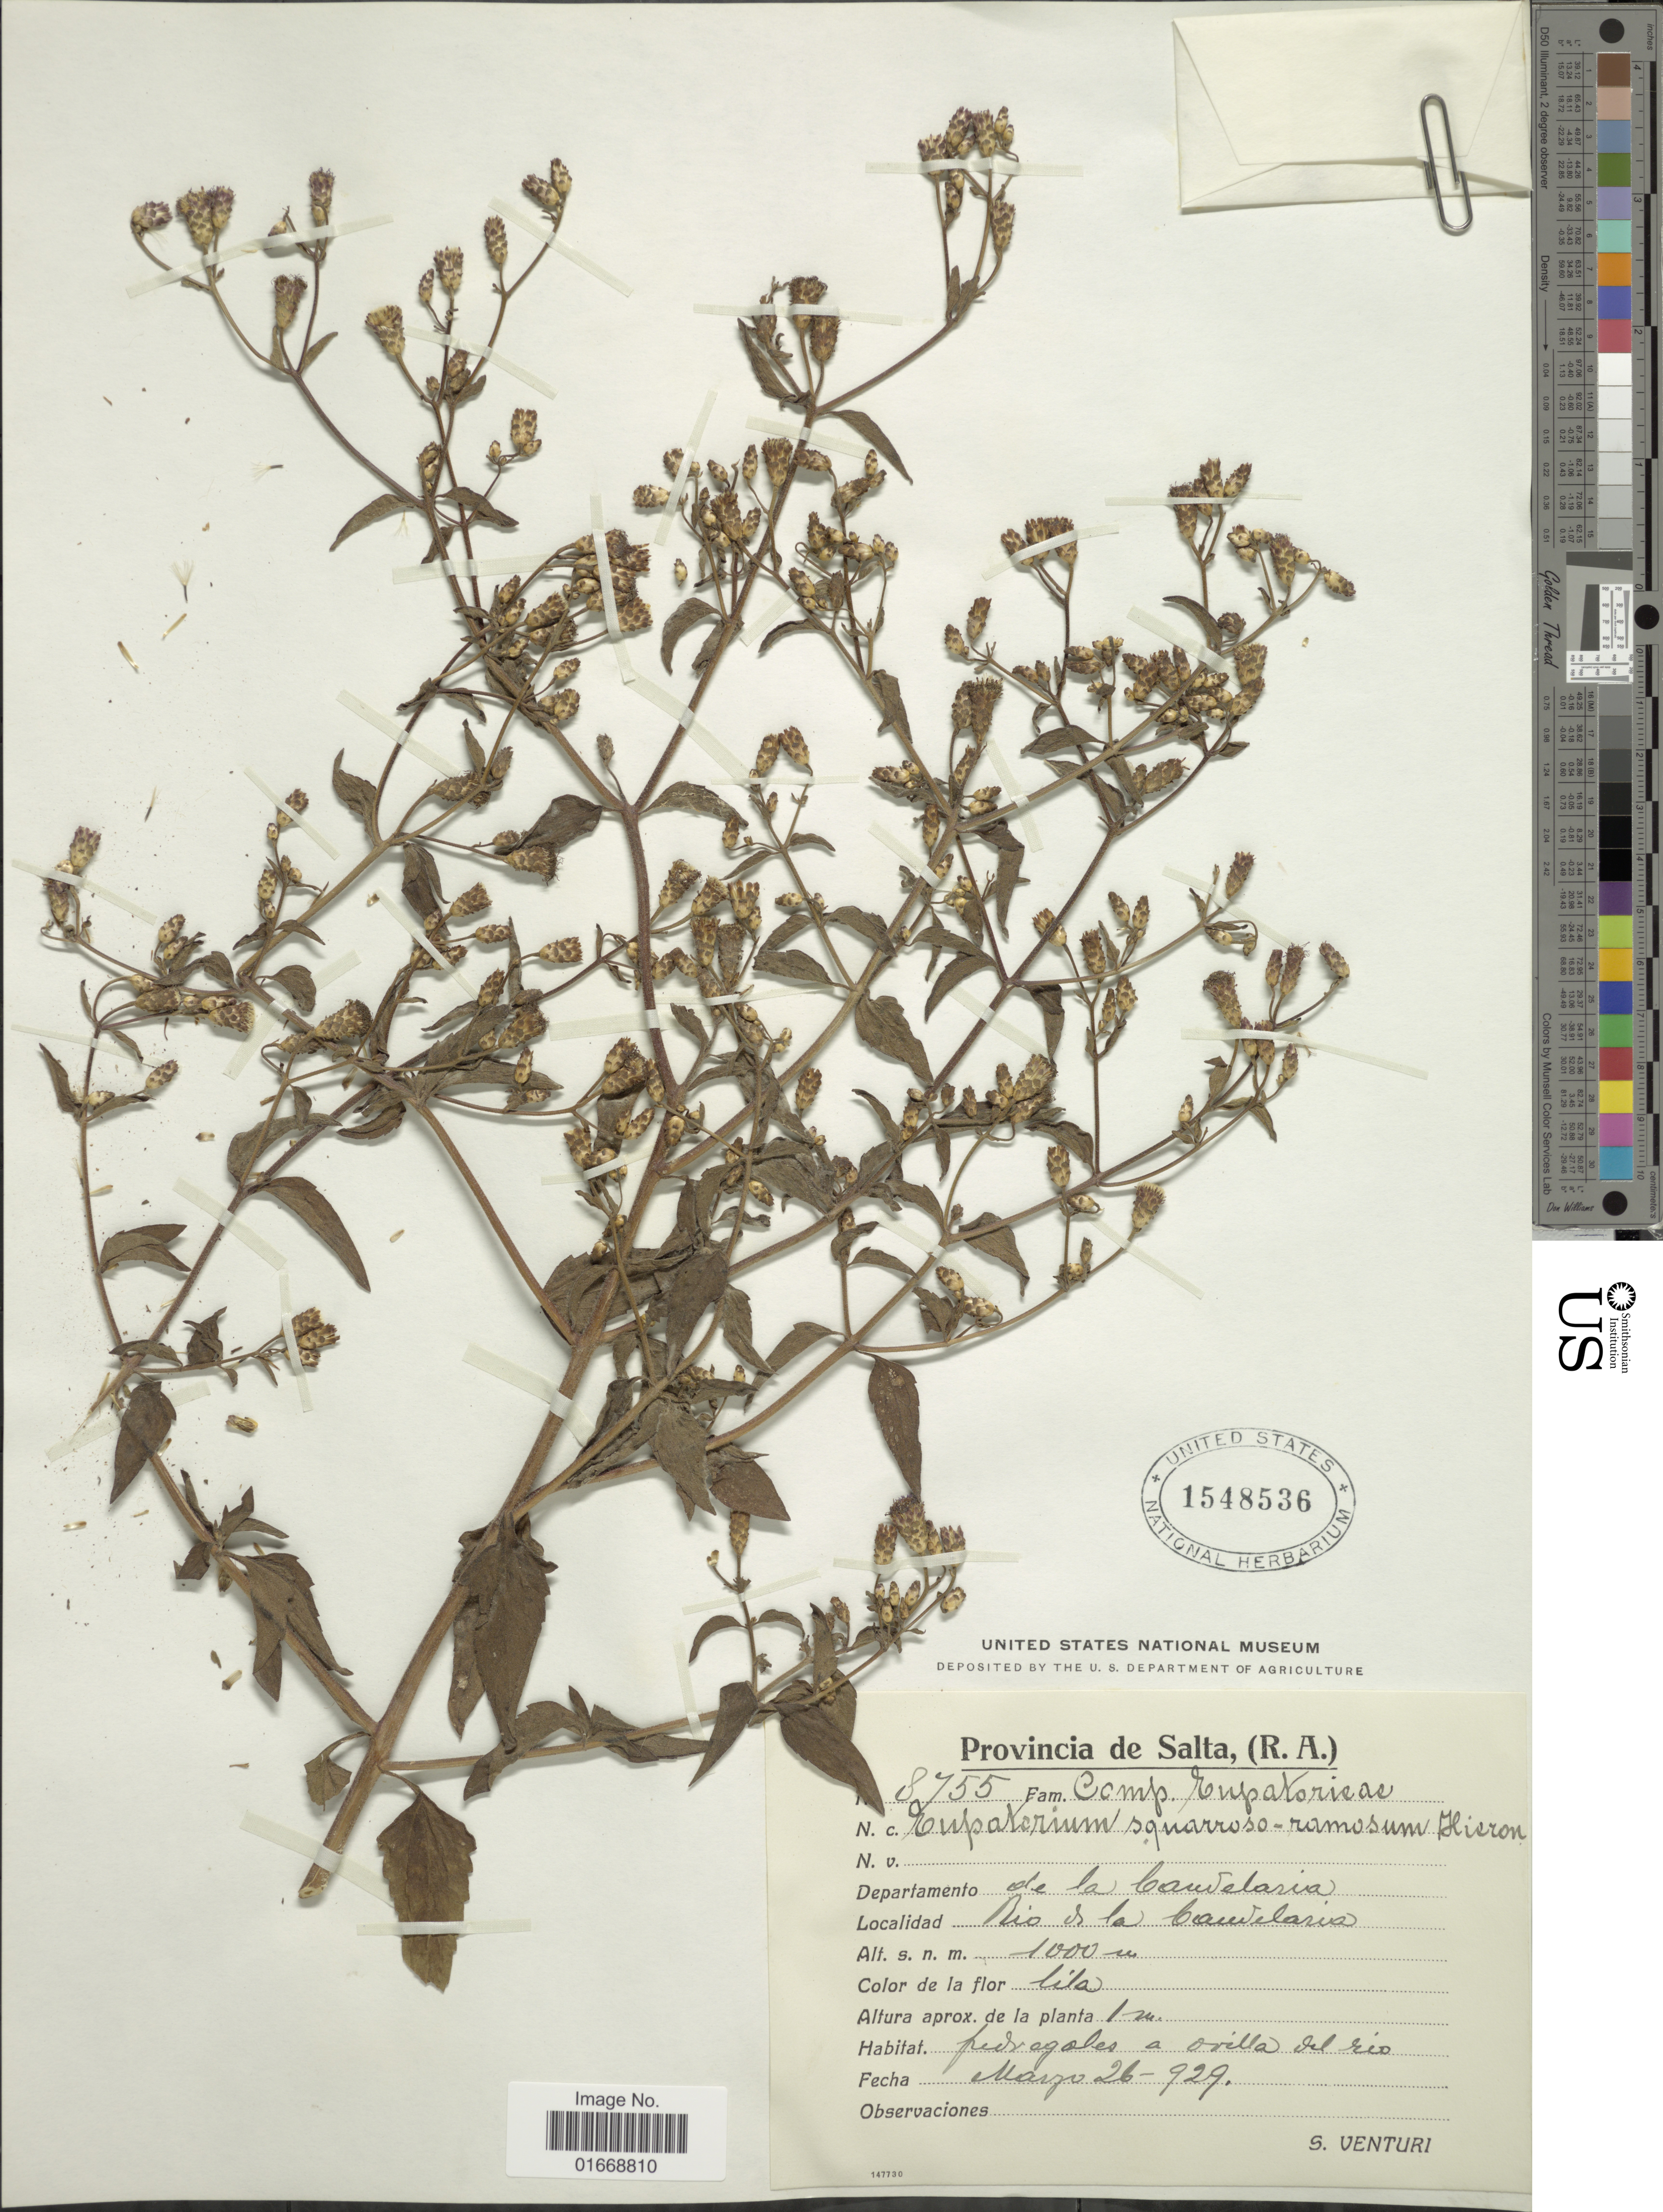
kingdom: Plantae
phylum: Tracheophyta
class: Magnoliopsida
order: Asterales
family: Asteraceae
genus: Chromolaena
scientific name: Chromolaena squarroso-ramosa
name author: (Hieron.) R.M. King & H. Rob.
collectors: S. Venturi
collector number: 8755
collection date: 1929-03-26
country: Argentina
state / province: Salta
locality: Departamento de la Candelaria, Rio de la Candelaria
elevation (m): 1000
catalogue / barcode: US 1548536